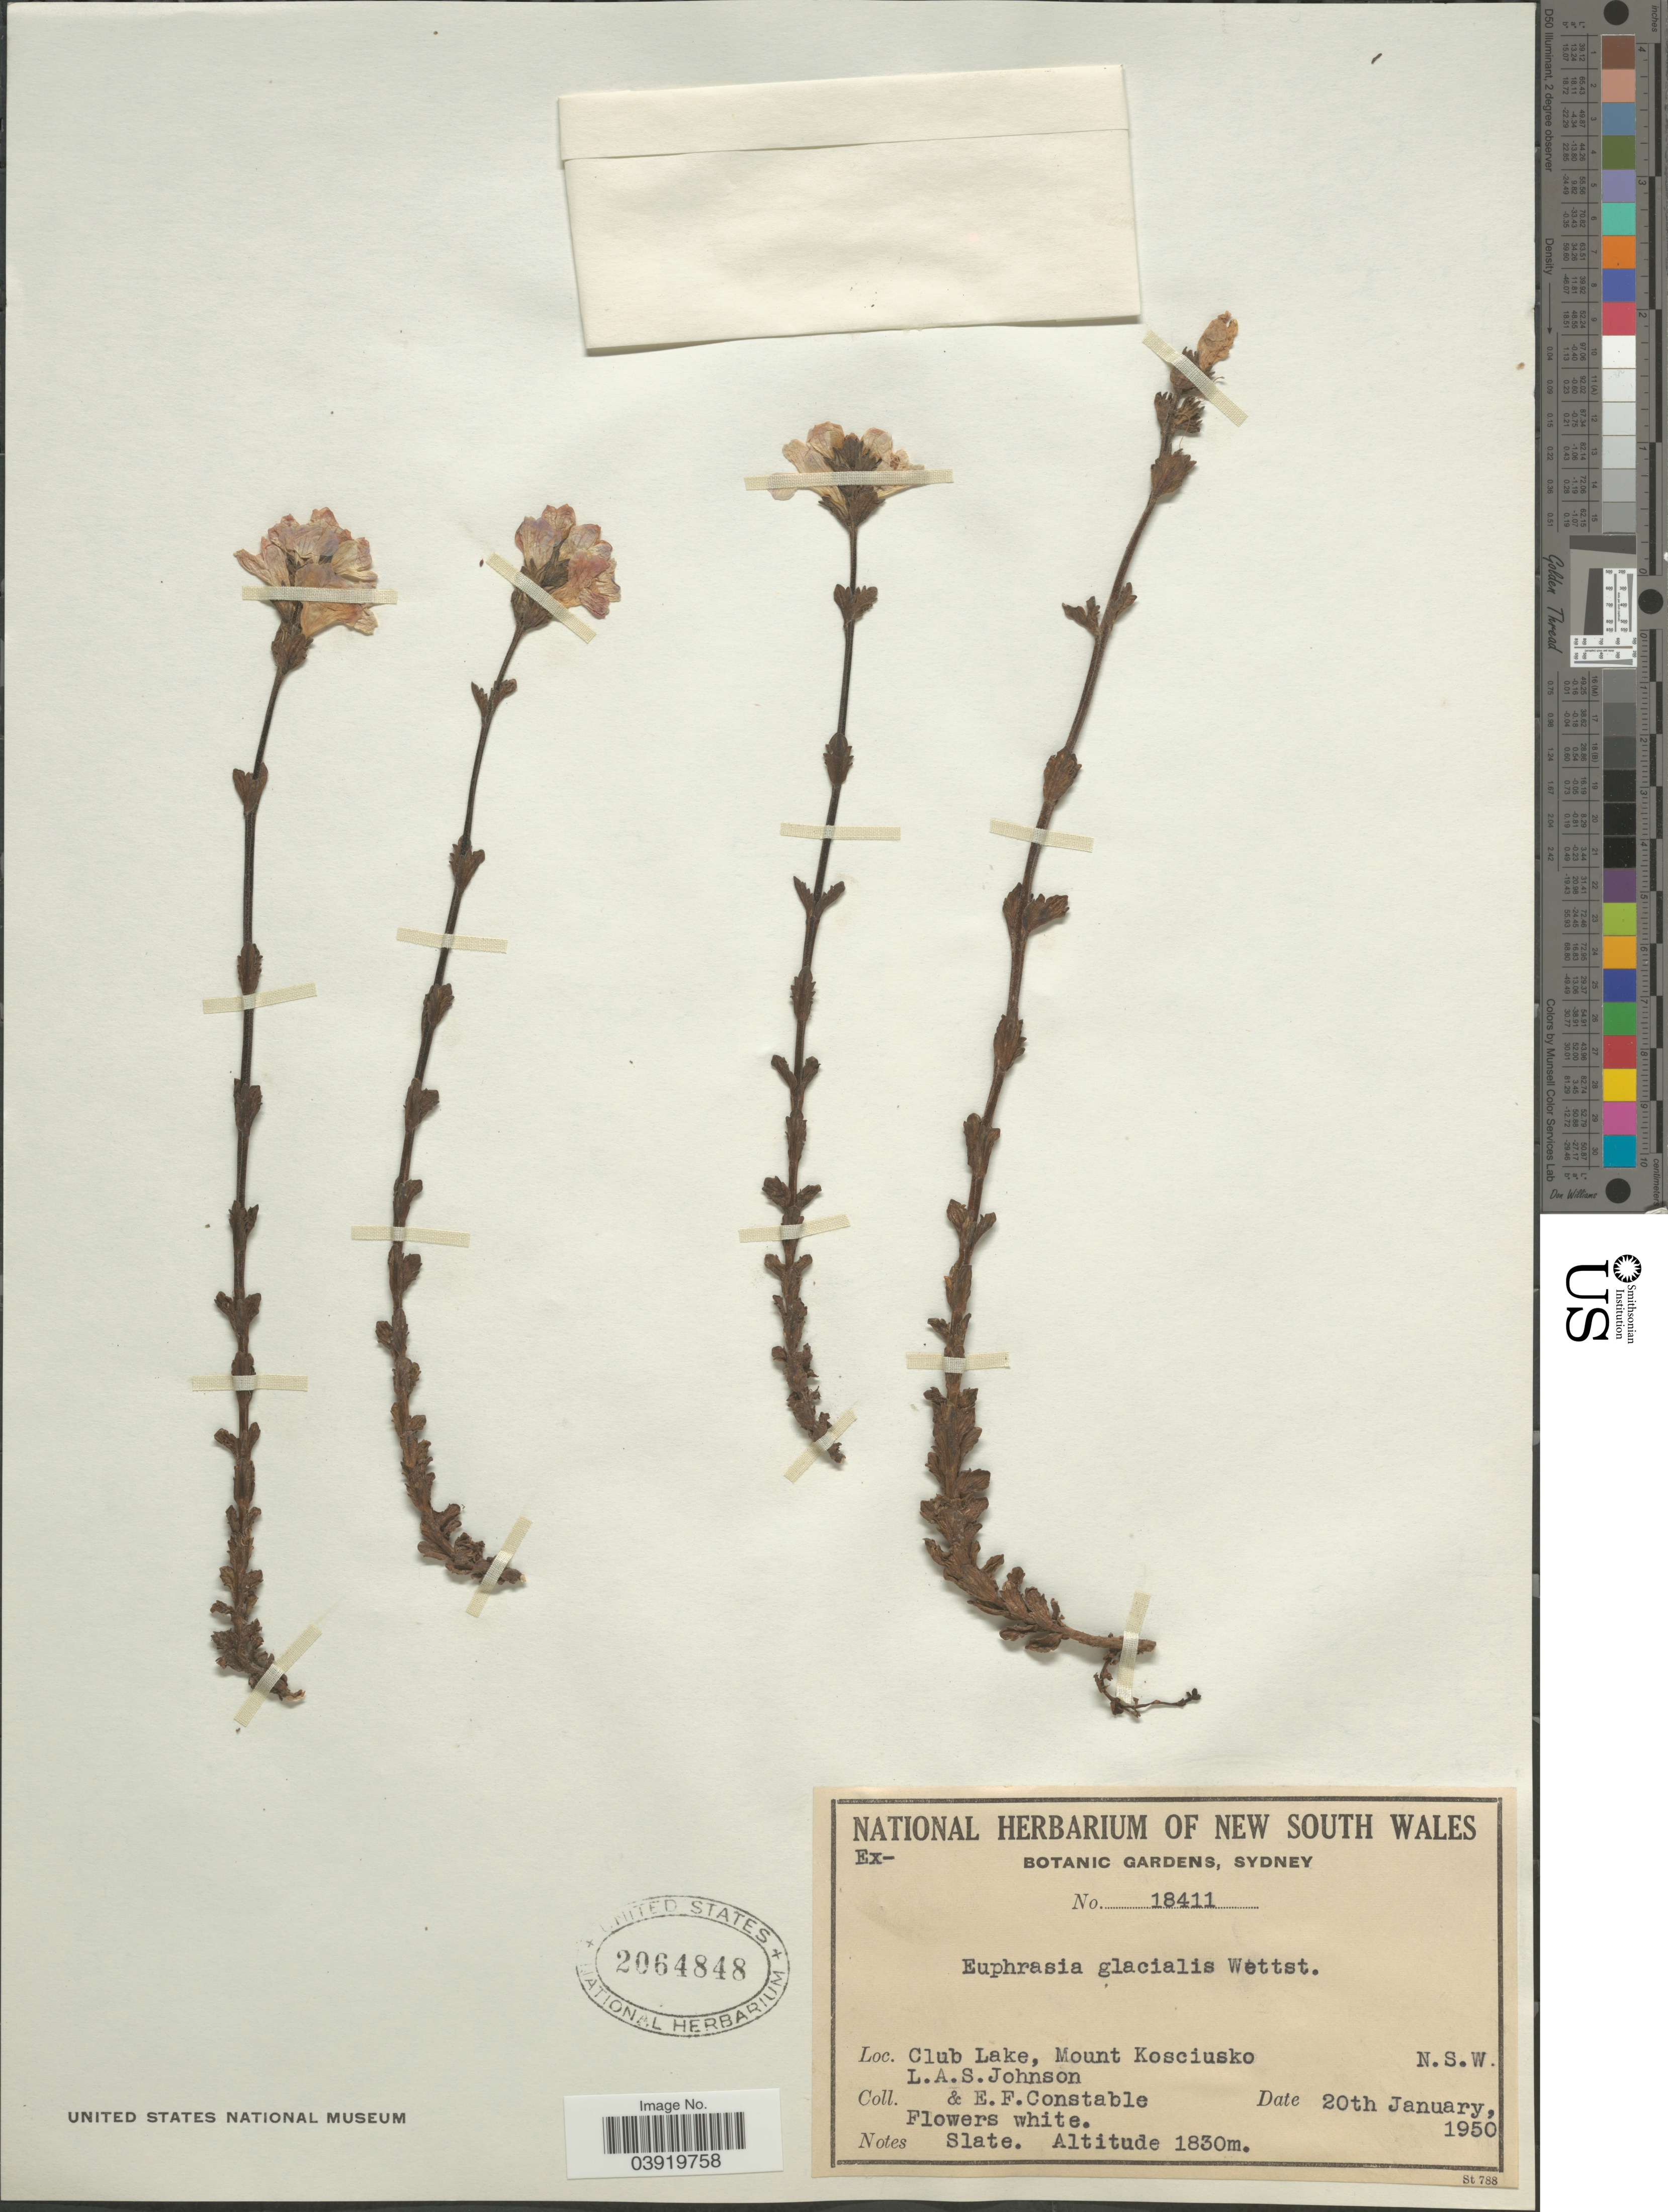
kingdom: Plantae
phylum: Tracheophyta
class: Magnoliopsida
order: Lamiales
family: Orobanchaceae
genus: Euphrasia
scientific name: Euphrasia glacialis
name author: Wettst.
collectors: L. A. S. Johnson & E. F. Constable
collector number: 18411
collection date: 1950-01-20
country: Australia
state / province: New South Wales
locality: Club Lake, Mount Kosciusko.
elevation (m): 1830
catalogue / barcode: US 2064848